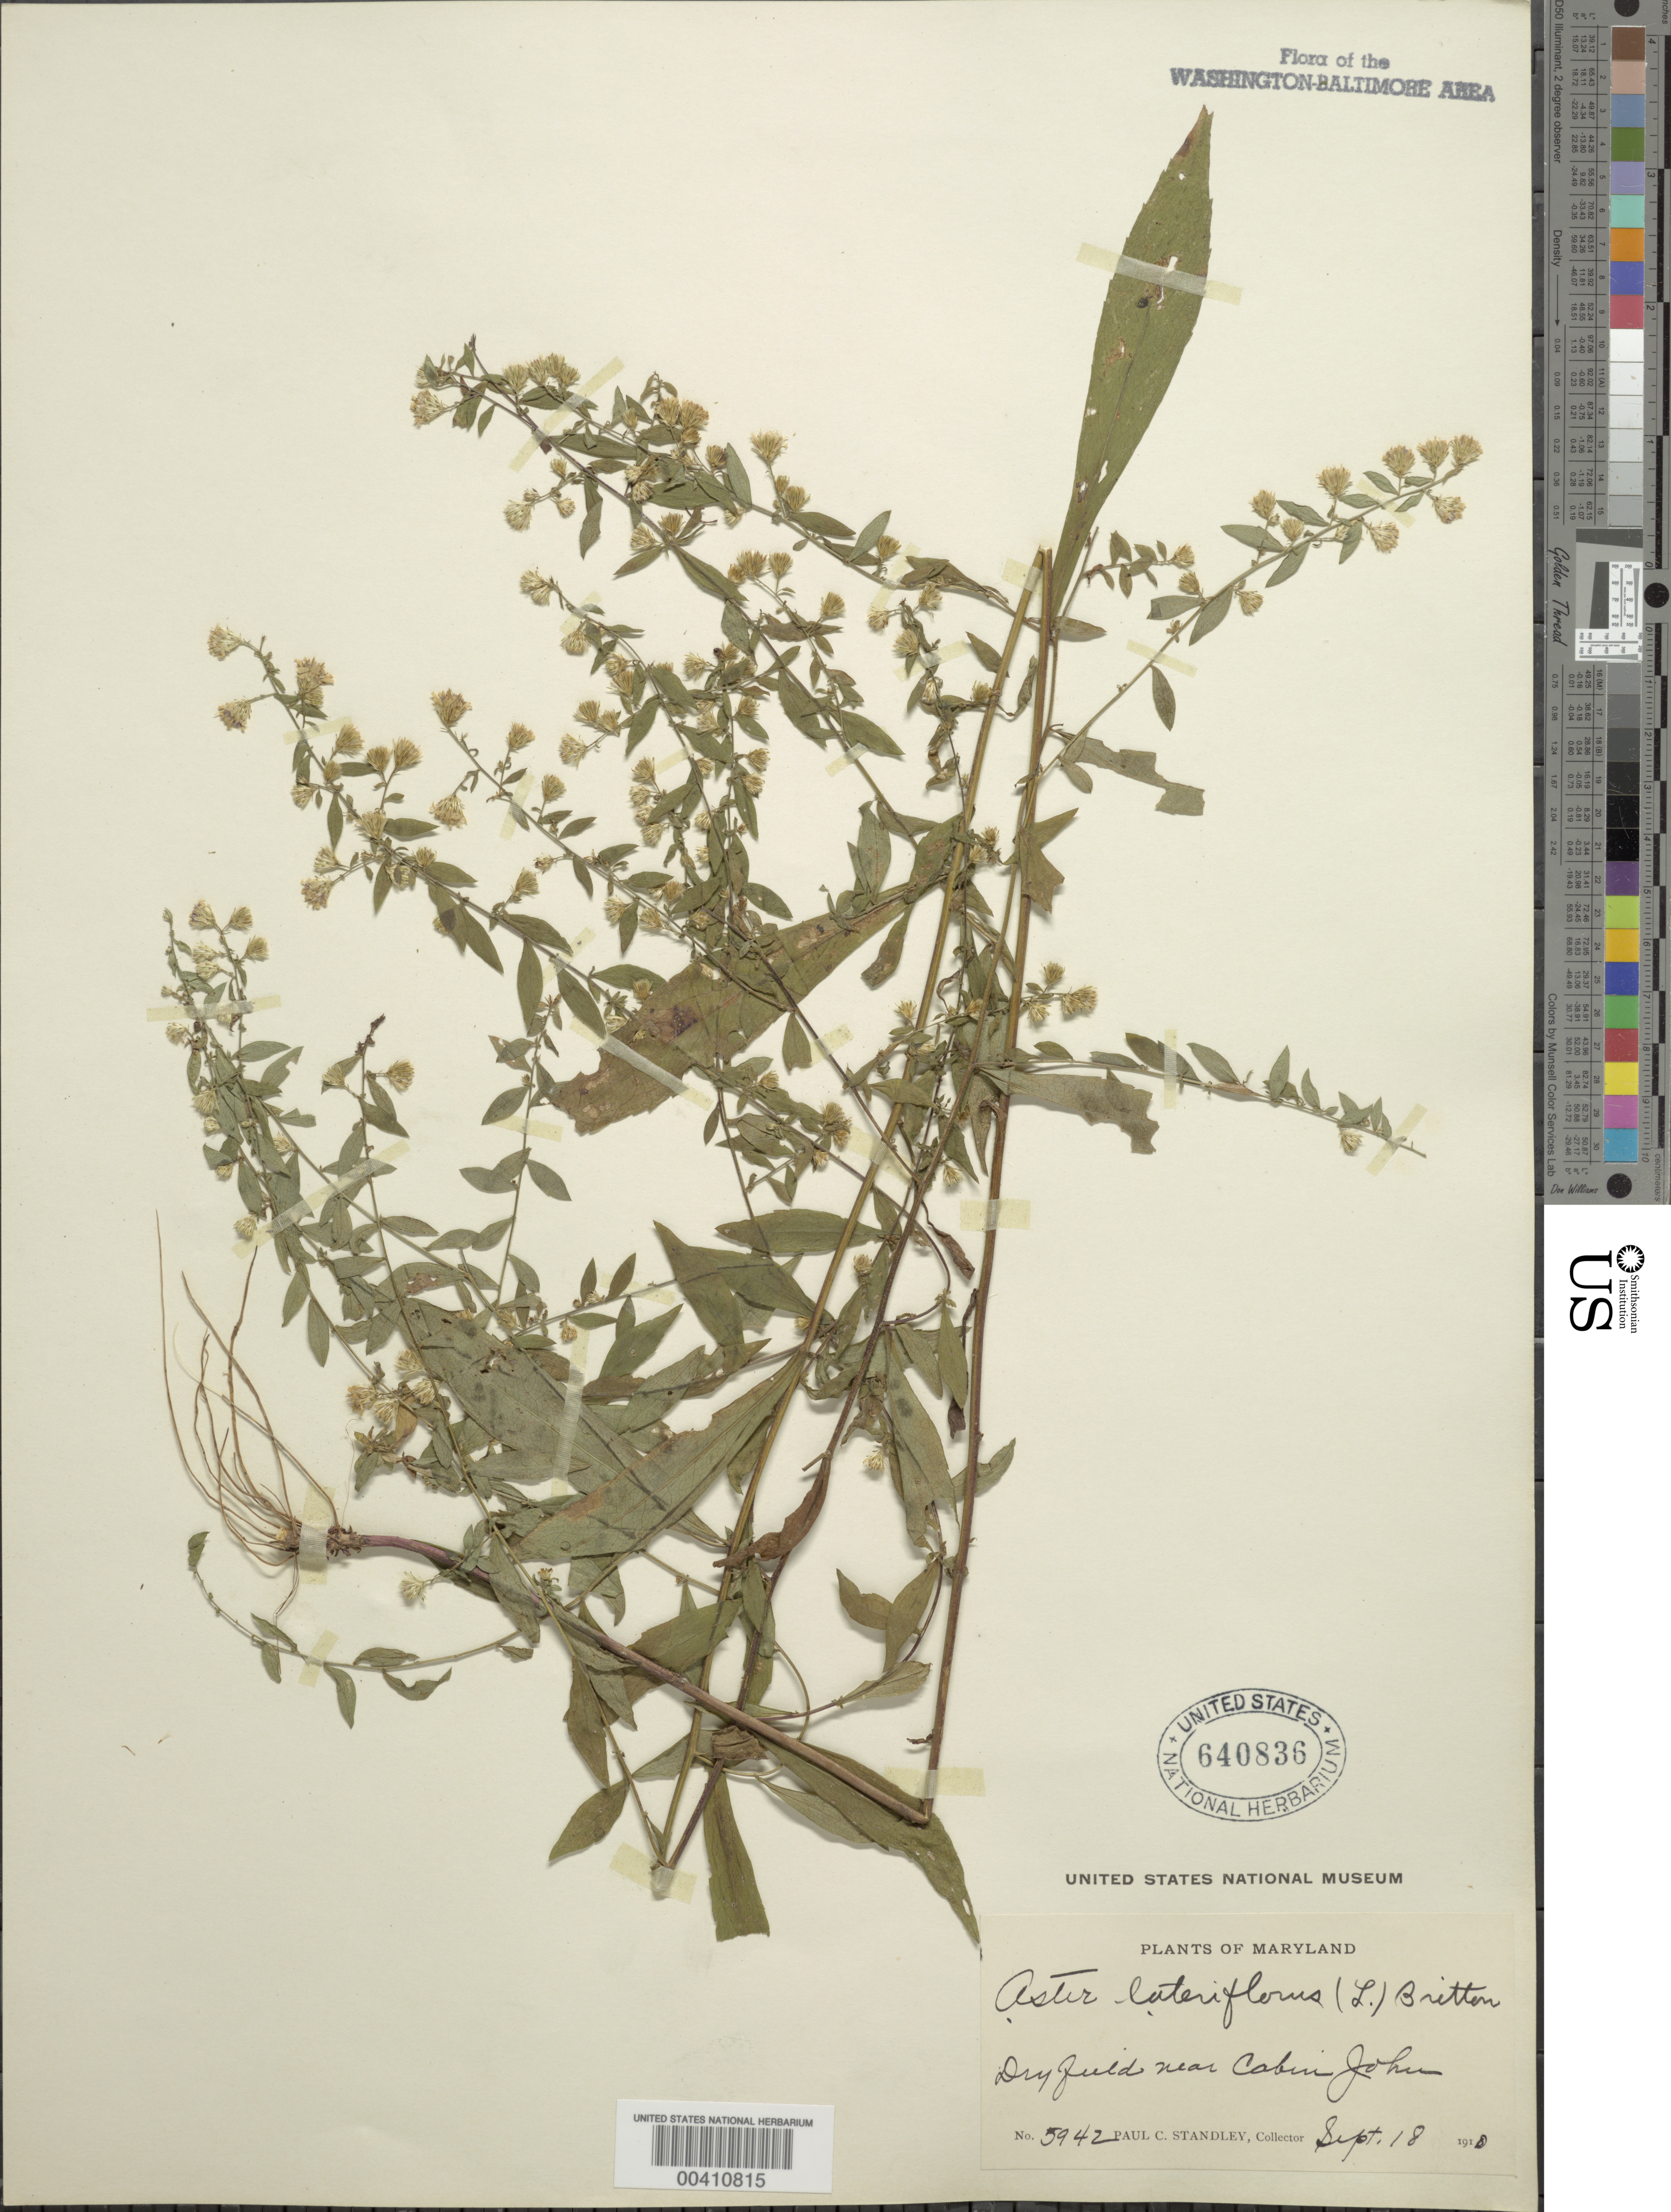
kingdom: Plantae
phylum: Tracheophyta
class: Magnoliopsida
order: Asterales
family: Asteraceae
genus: Symphyotrichum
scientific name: Symphyotrichum lateriflorum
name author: (L.) Á. Löve & D. Löve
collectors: P. C. Standley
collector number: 5942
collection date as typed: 18 Sep 1910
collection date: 1910-09-18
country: United States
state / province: Maryland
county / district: Montgomery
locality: Cabin John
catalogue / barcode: US 640836